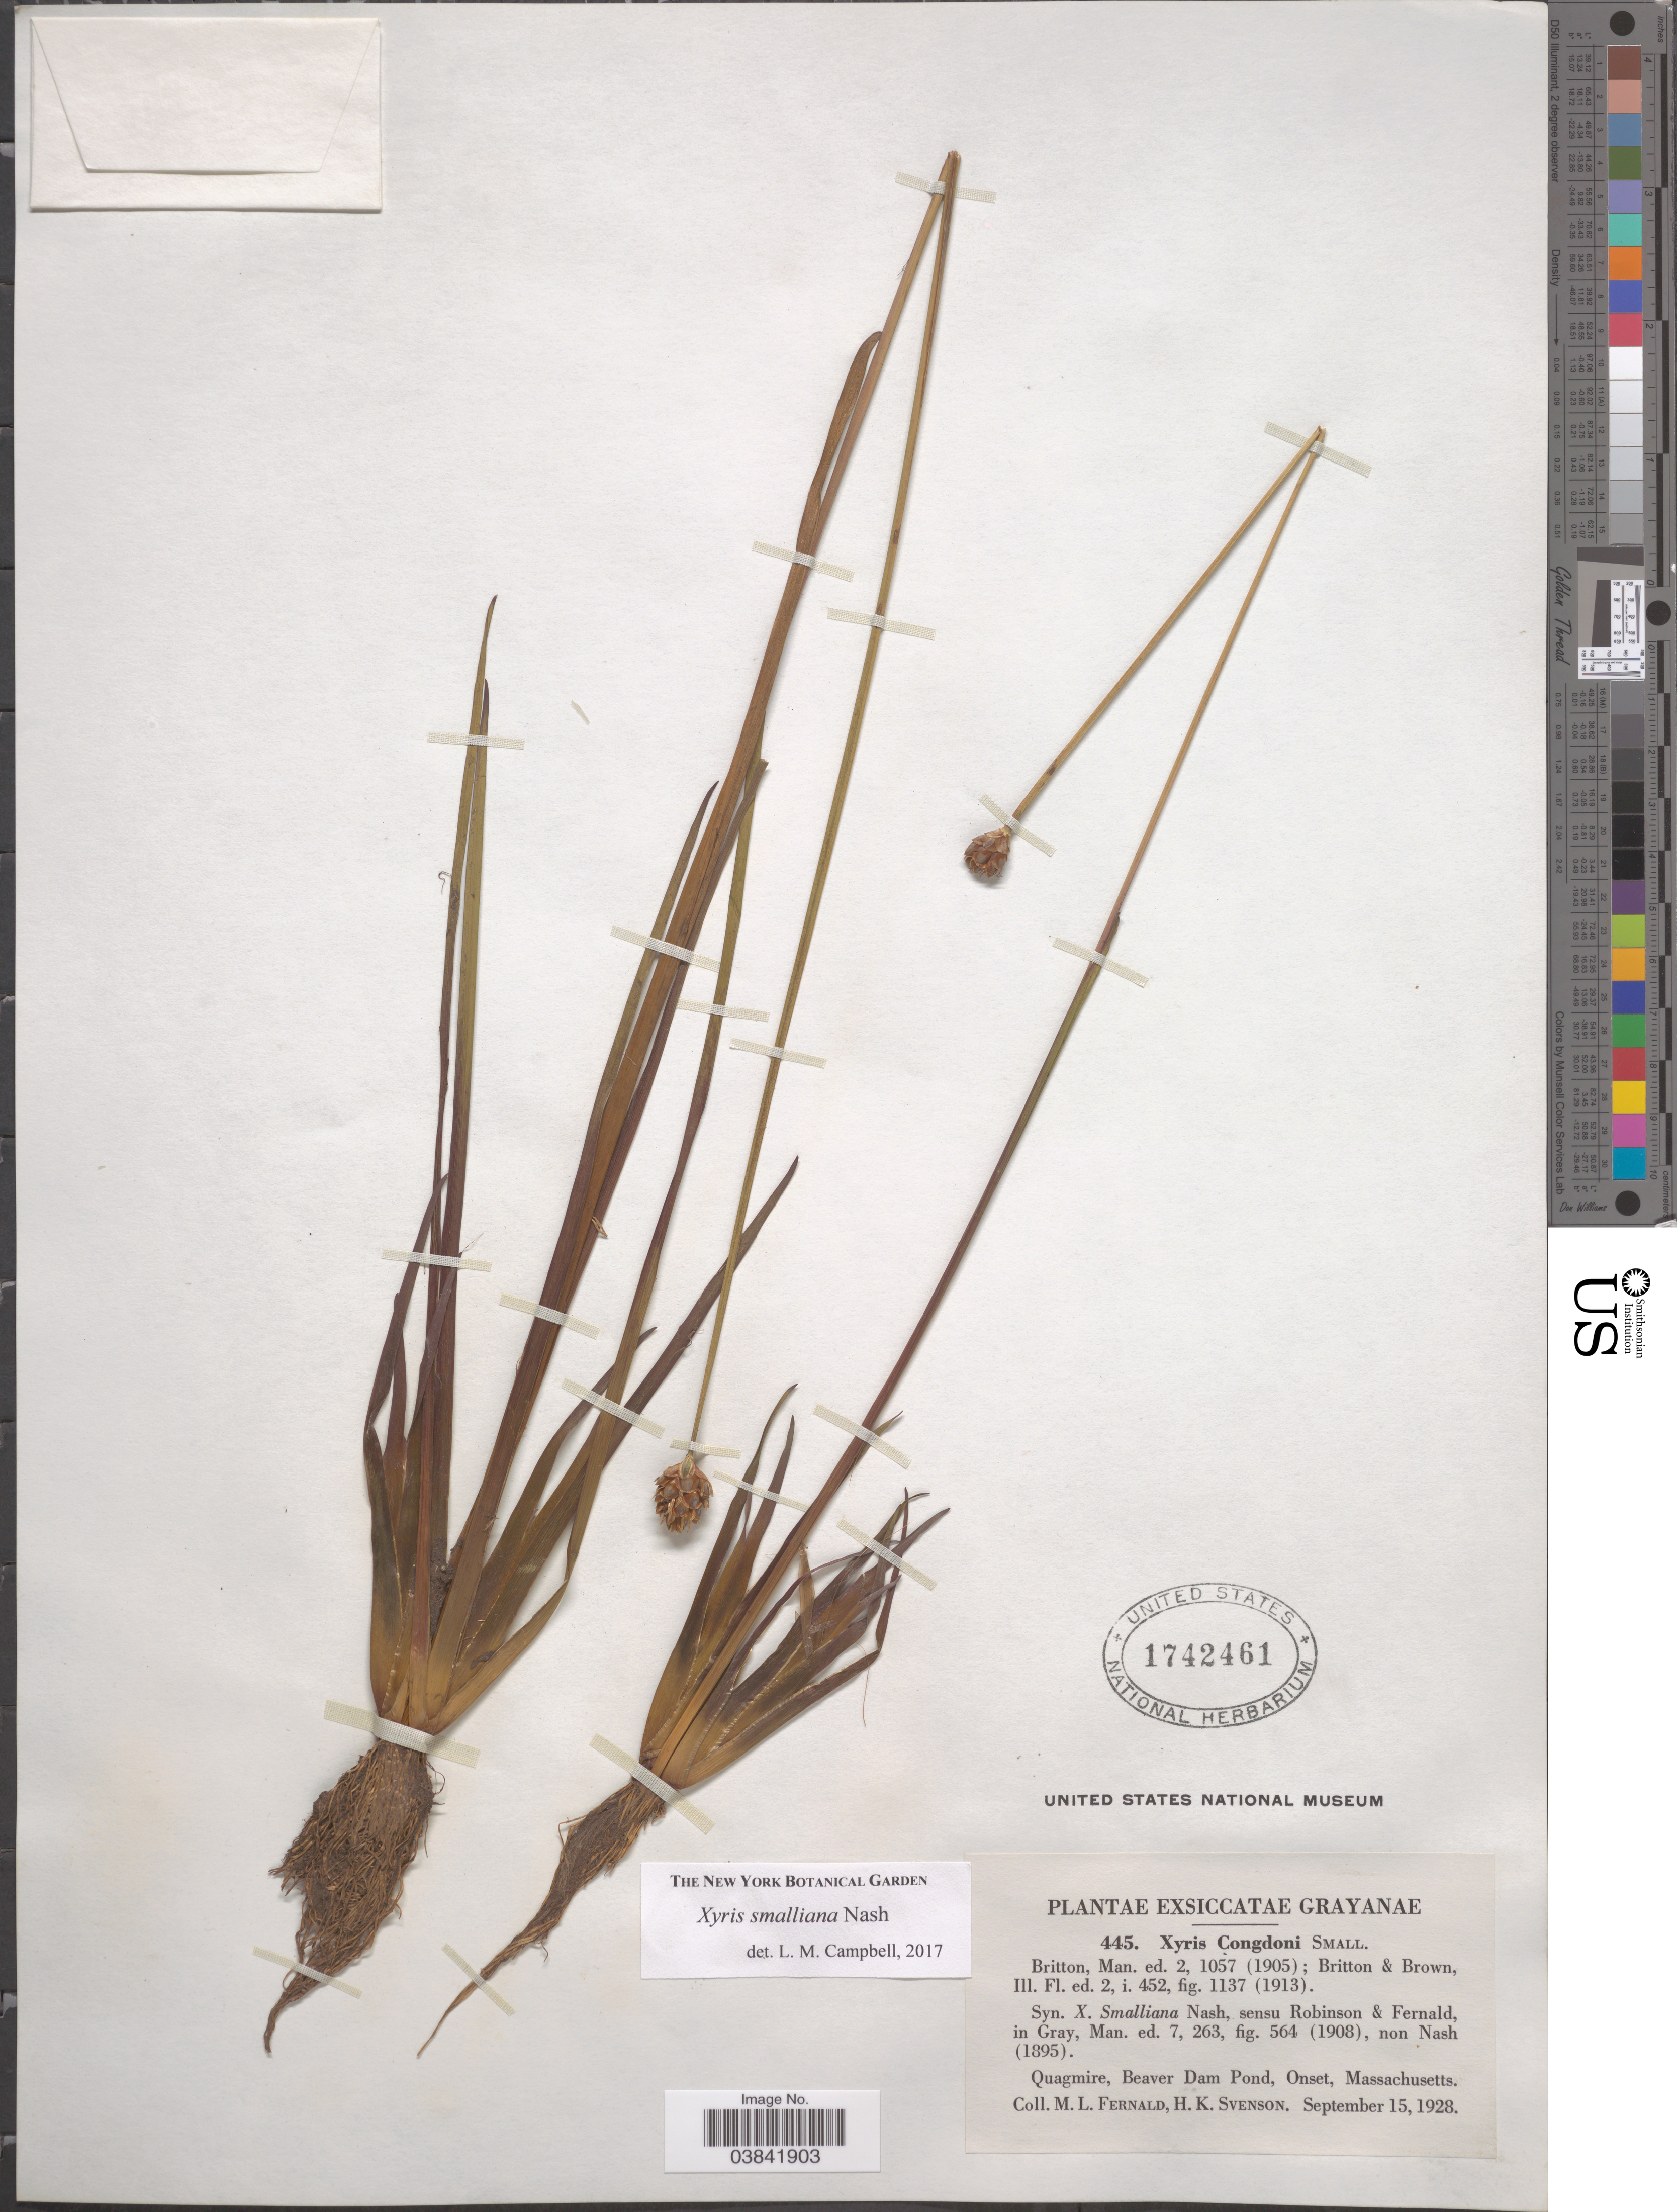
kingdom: Plantae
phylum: Tracheophyta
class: Liliopsida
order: Poales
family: Xyridaceae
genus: Xyris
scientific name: Xyris smalliana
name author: Nash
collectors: M. L. Fernald & H. K. Svenson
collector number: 445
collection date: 1928-09-15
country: United States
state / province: Massachusetts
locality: Grayanae. Quagmire, Beaver Dam Pond, Onset.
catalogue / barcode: US 1742461